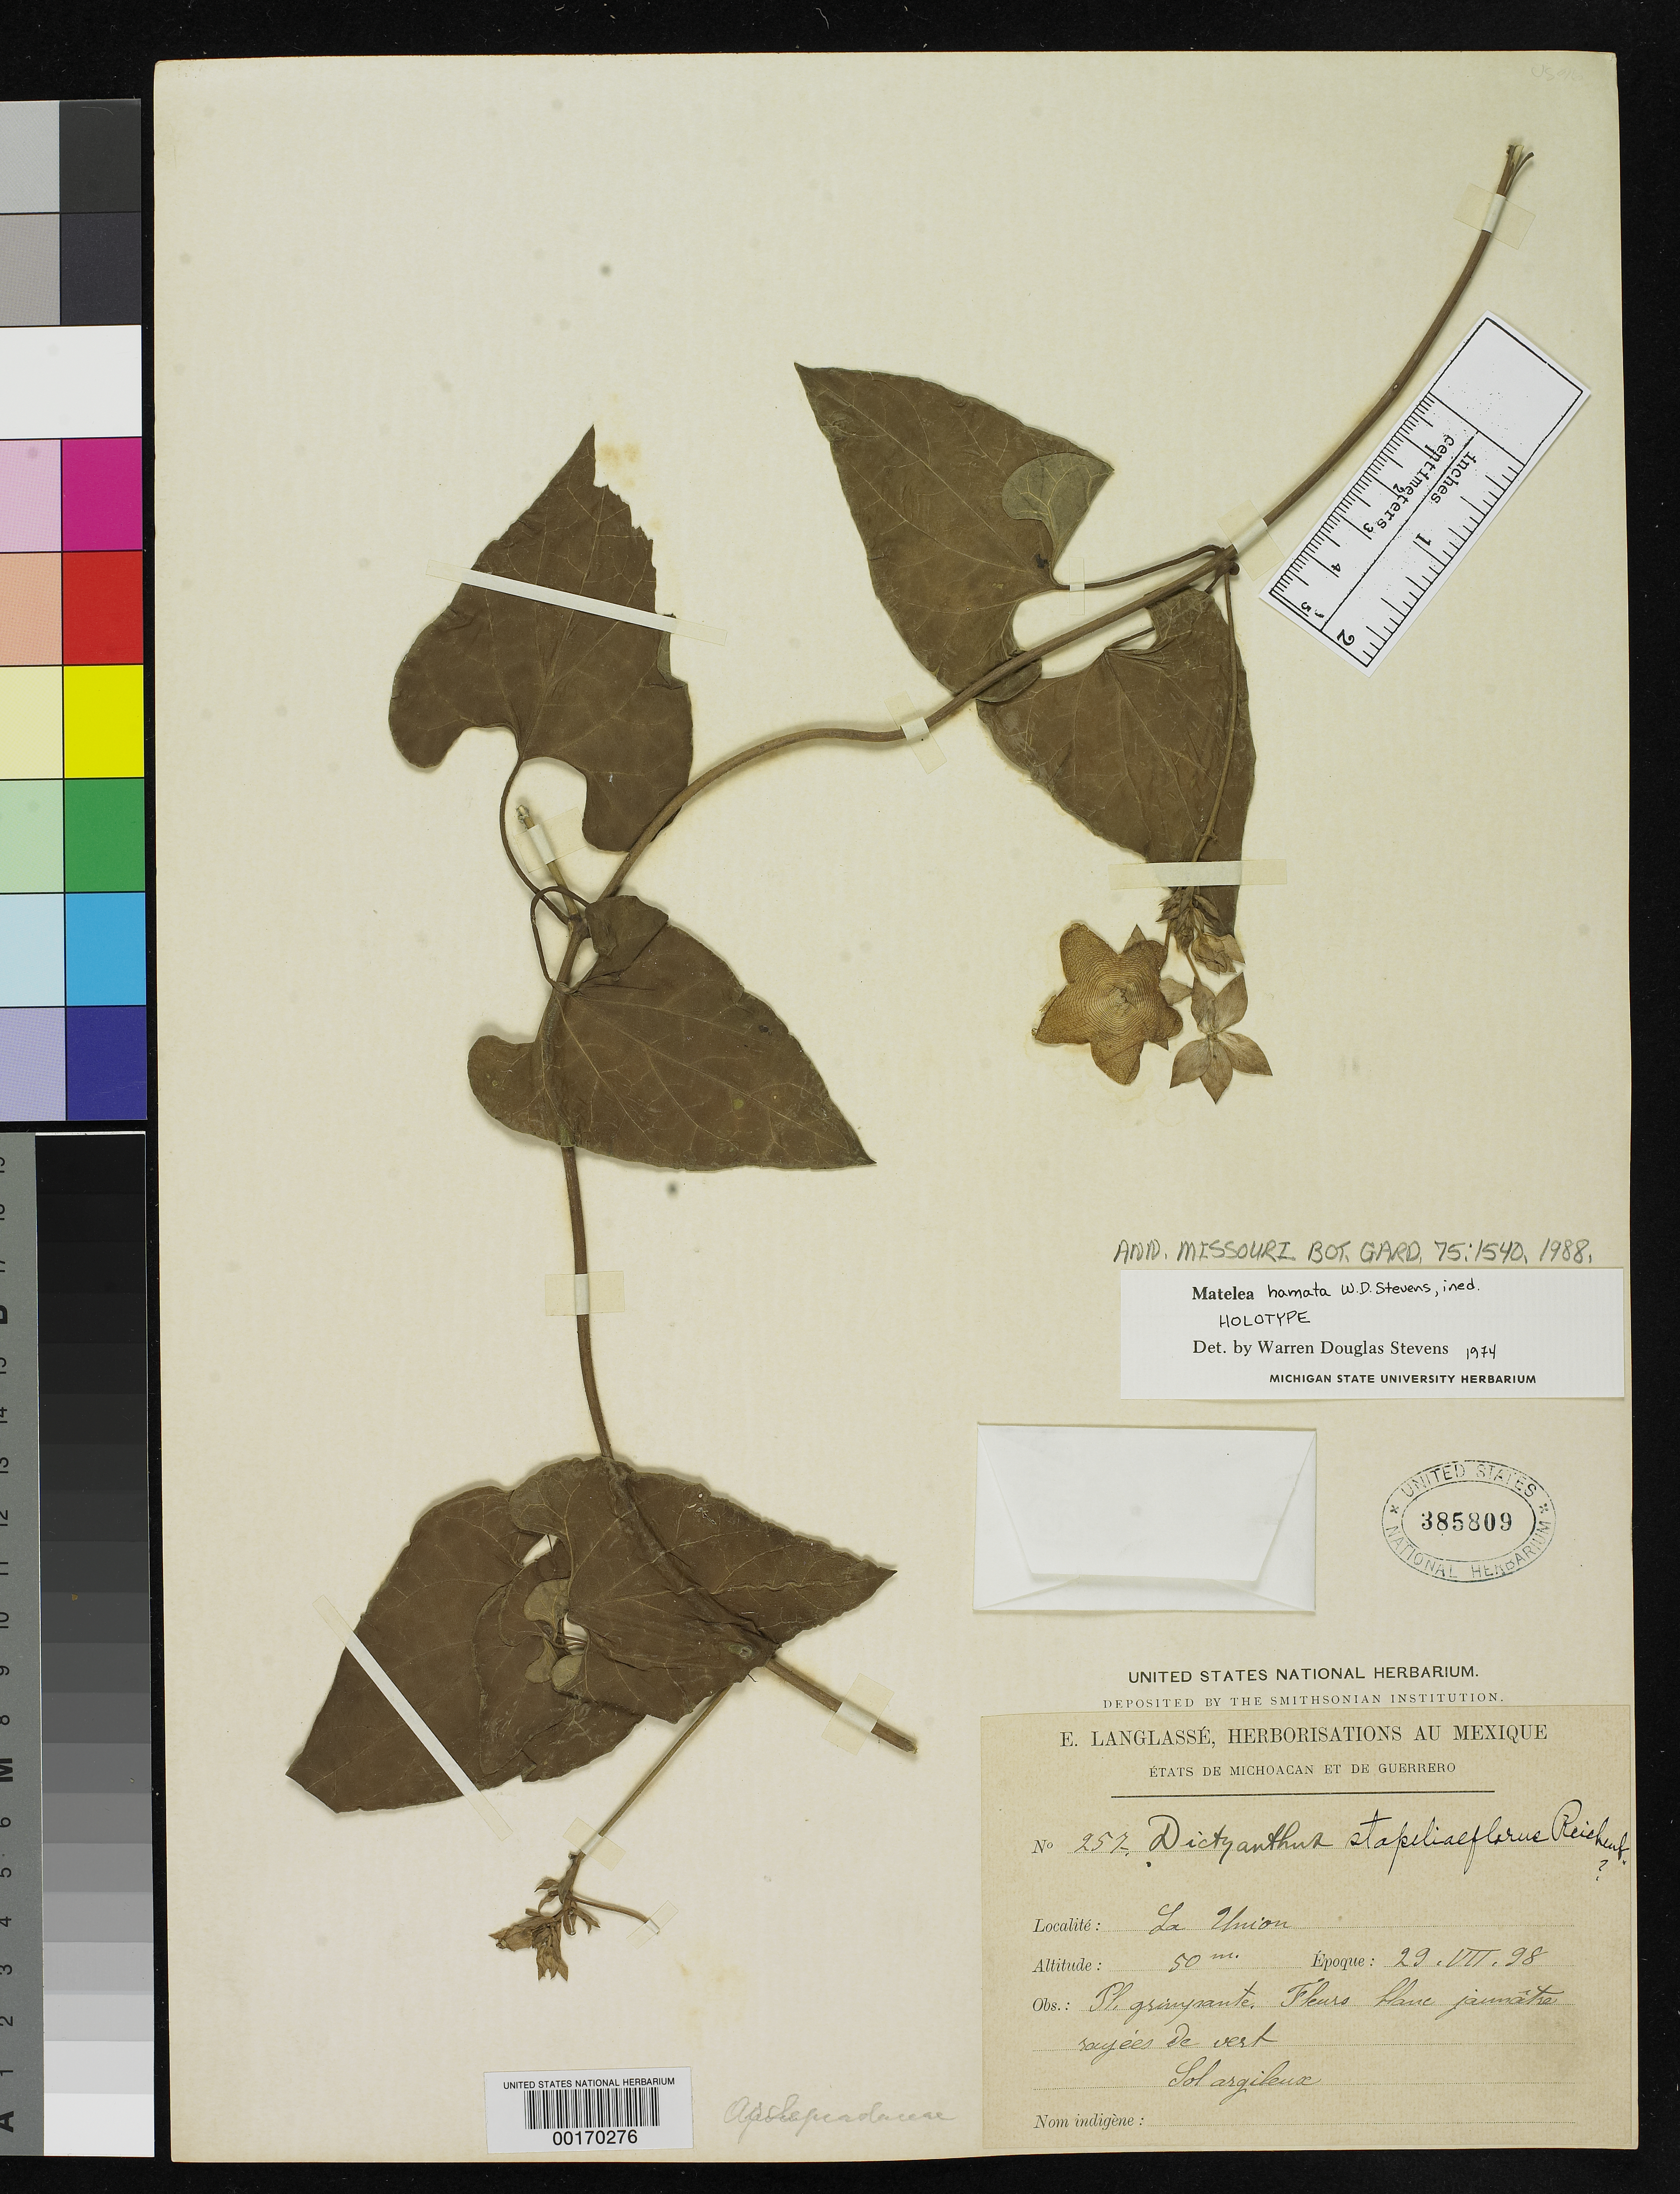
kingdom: Plantae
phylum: Tracheophyta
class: Magnoliopsida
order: Gentianales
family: Apocynaceae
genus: Matelea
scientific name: Matelea hamata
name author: W.D. Stevens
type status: Holotype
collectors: E. Langlassé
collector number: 257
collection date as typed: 29 Jul 1898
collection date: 1898-07-29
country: Mexico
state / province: Guerrero / Michoacán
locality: La Union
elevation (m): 50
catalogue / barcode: US 385809